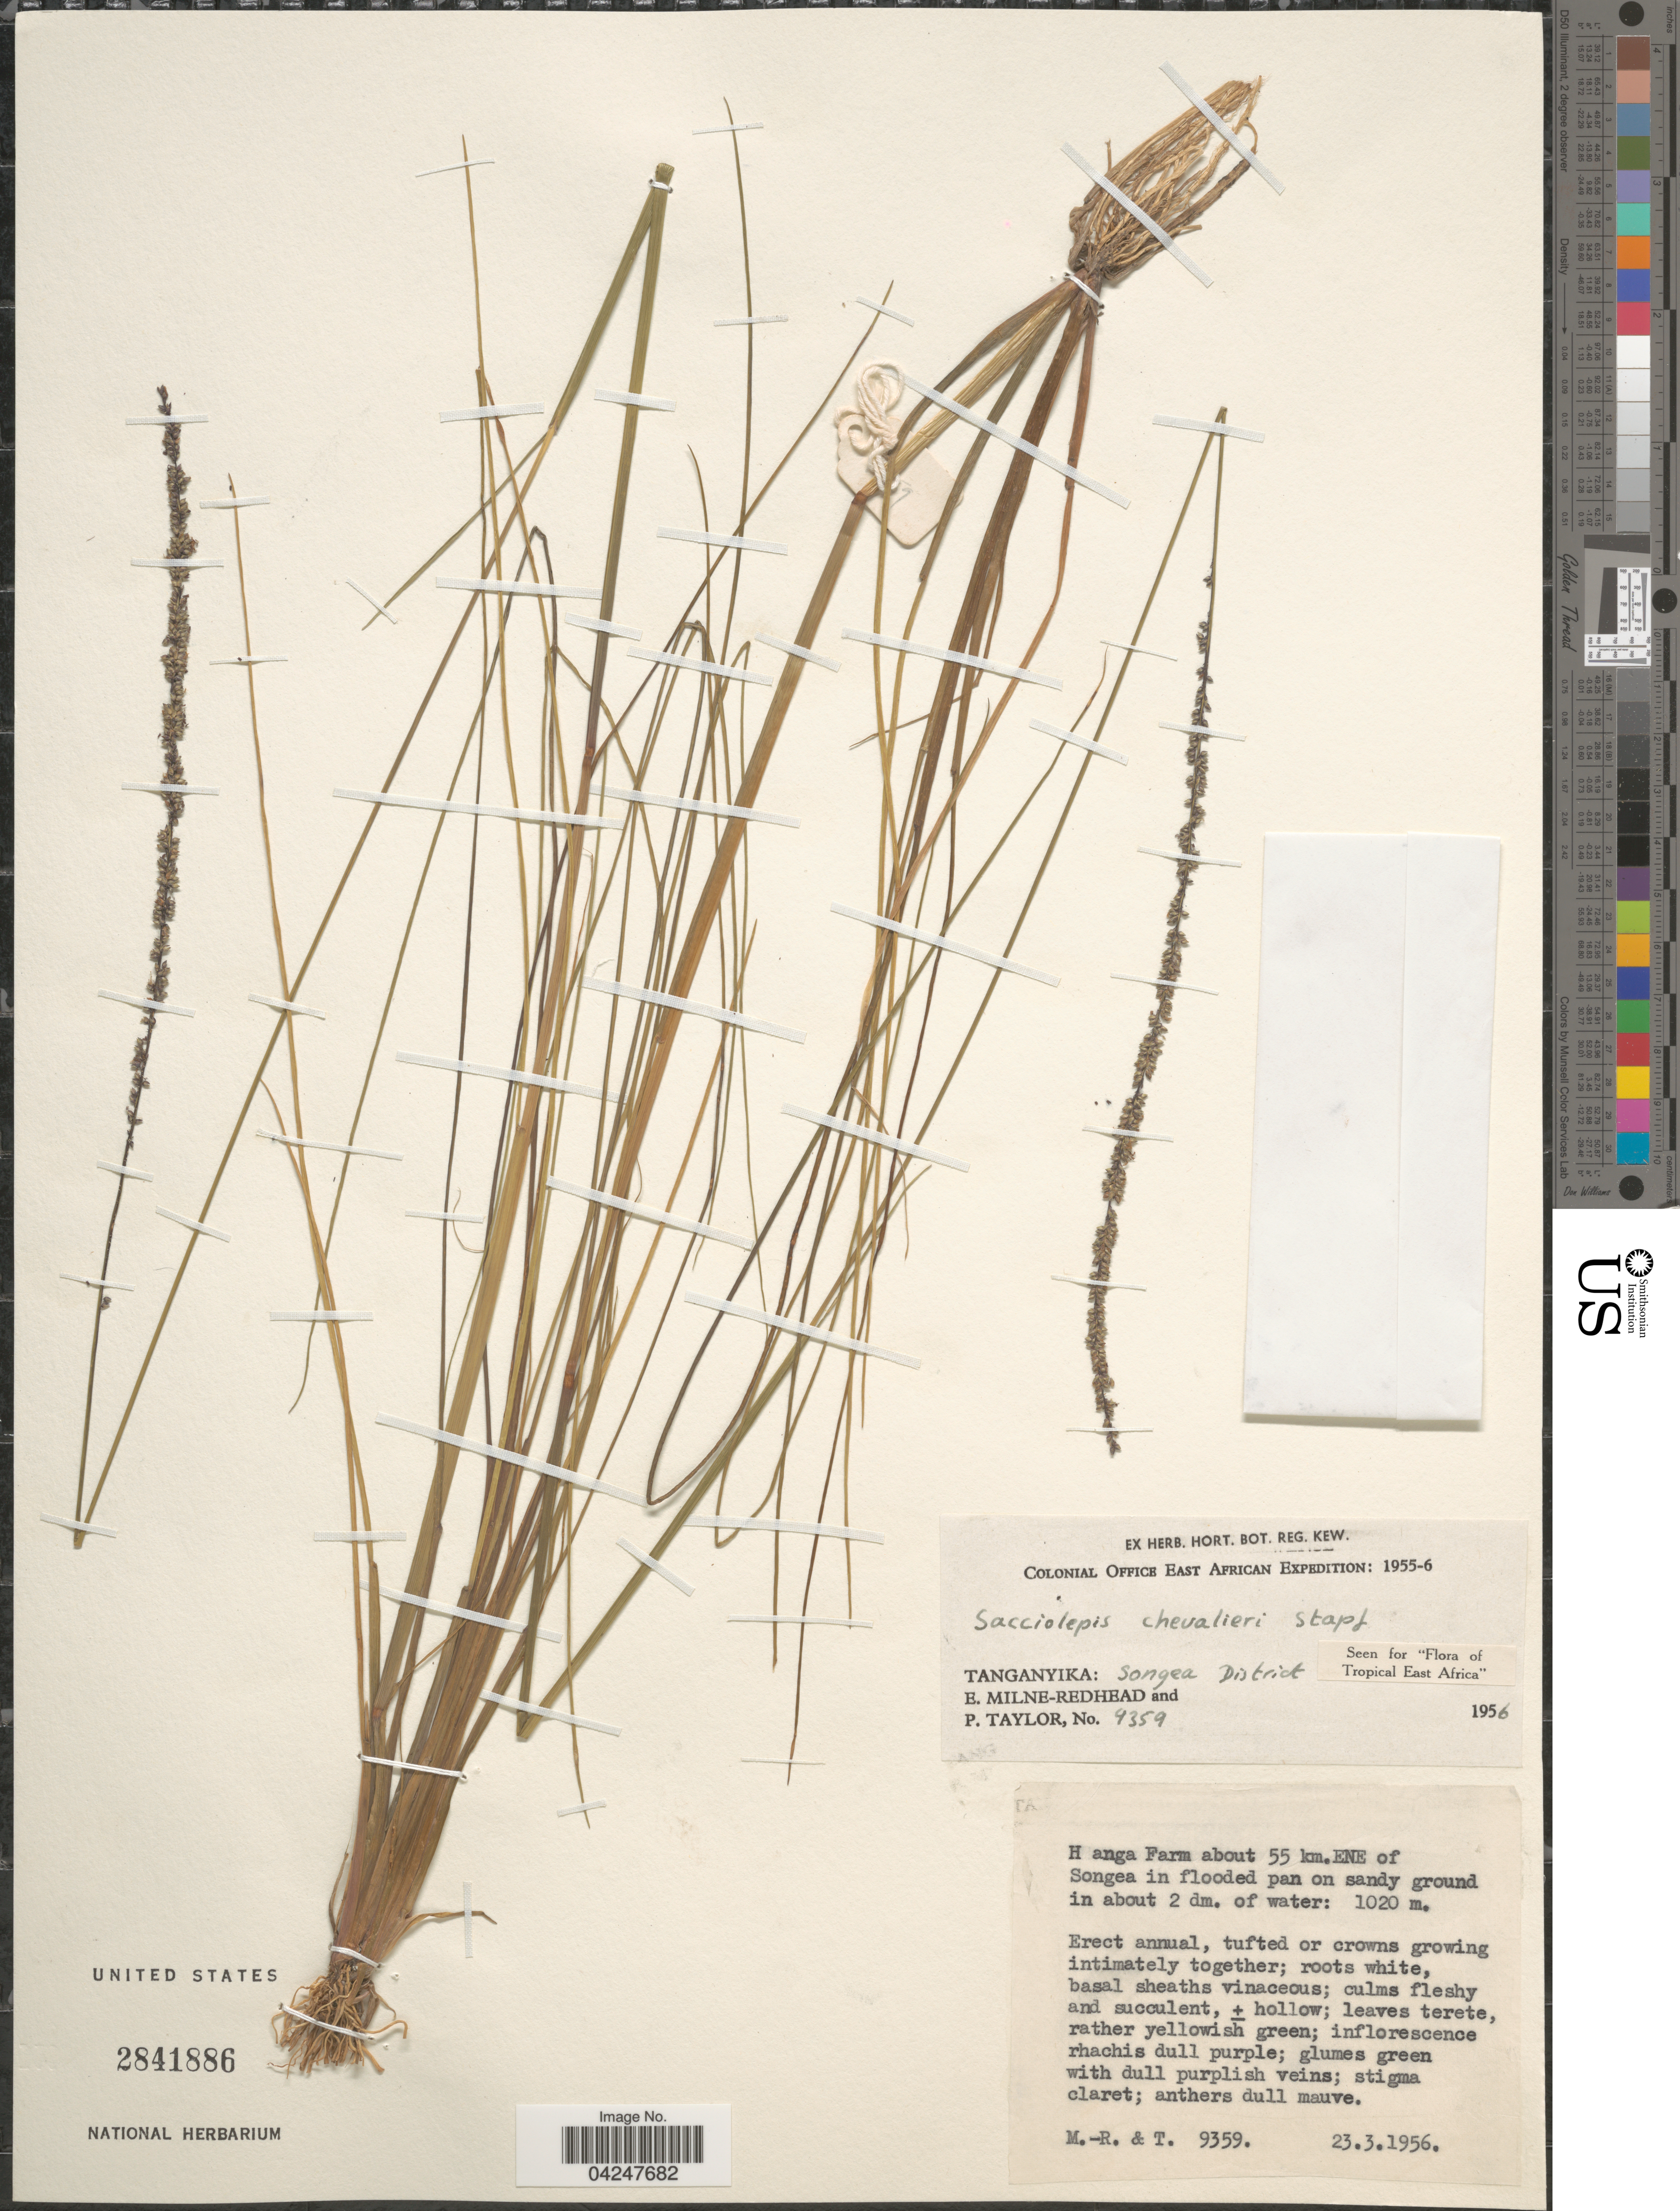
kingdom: Plantae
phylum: Tracheophyta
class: Liliopsida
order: Poales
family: Poaceae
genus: Sacciolepis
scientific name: Sacciolepis chevalieri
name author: Stapf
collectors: E. W. Milne-Redhead & P. Taylor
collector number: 9359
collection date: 1956-03-23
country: Tanzania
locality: Colonial Office East African Expedition: 1955-6. Tanganyika: Songea District. Hanga Farm about 55 km. ENE of Songea in flooded pan on sandy ground in about 2 dm. of water.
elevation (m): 1020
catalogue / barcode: US 2841886